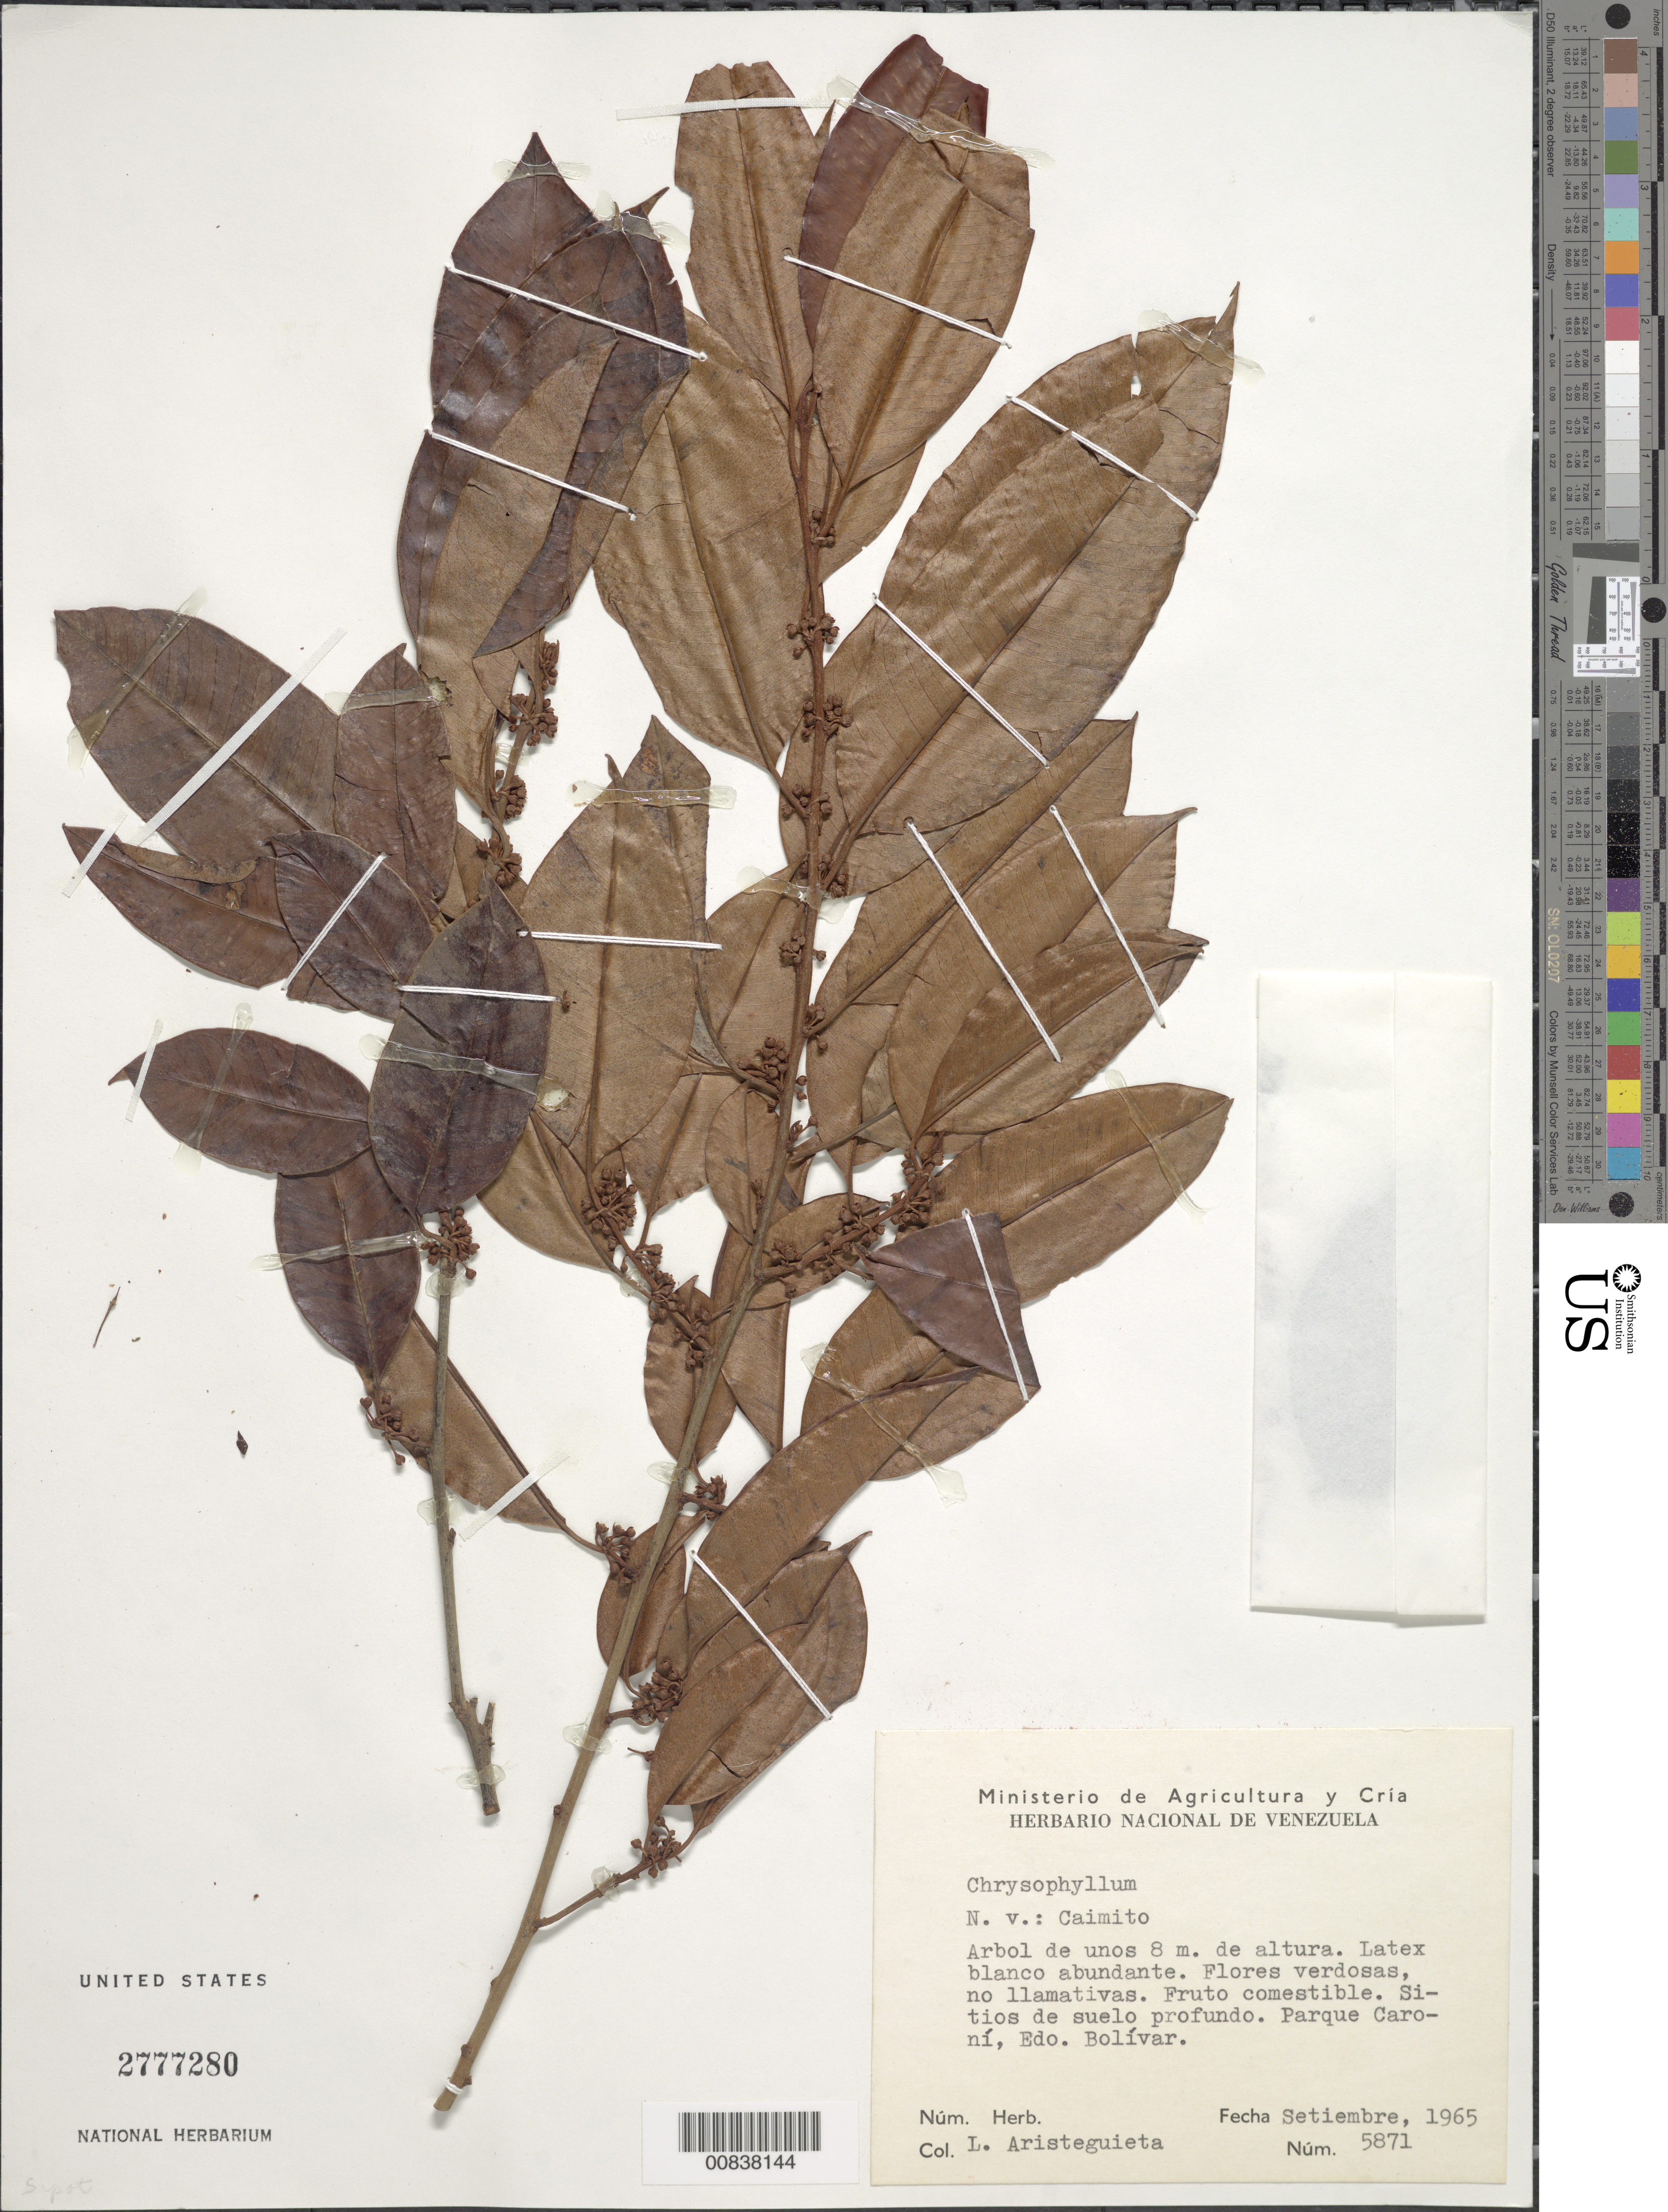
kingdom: Plantae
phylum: Tracheophyta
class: Magnoliopsida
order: Ericales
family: Sapotaceae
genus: Chrysophyllum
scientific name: Chrysophyllum sp.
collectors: L. Aristeguieta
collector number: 5871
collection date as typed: Sep-65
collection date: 1965-09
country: Venezuela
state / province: Bolívar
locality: Parque Caroní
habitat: Sitios de suelo profundo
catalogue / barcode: US 2777280